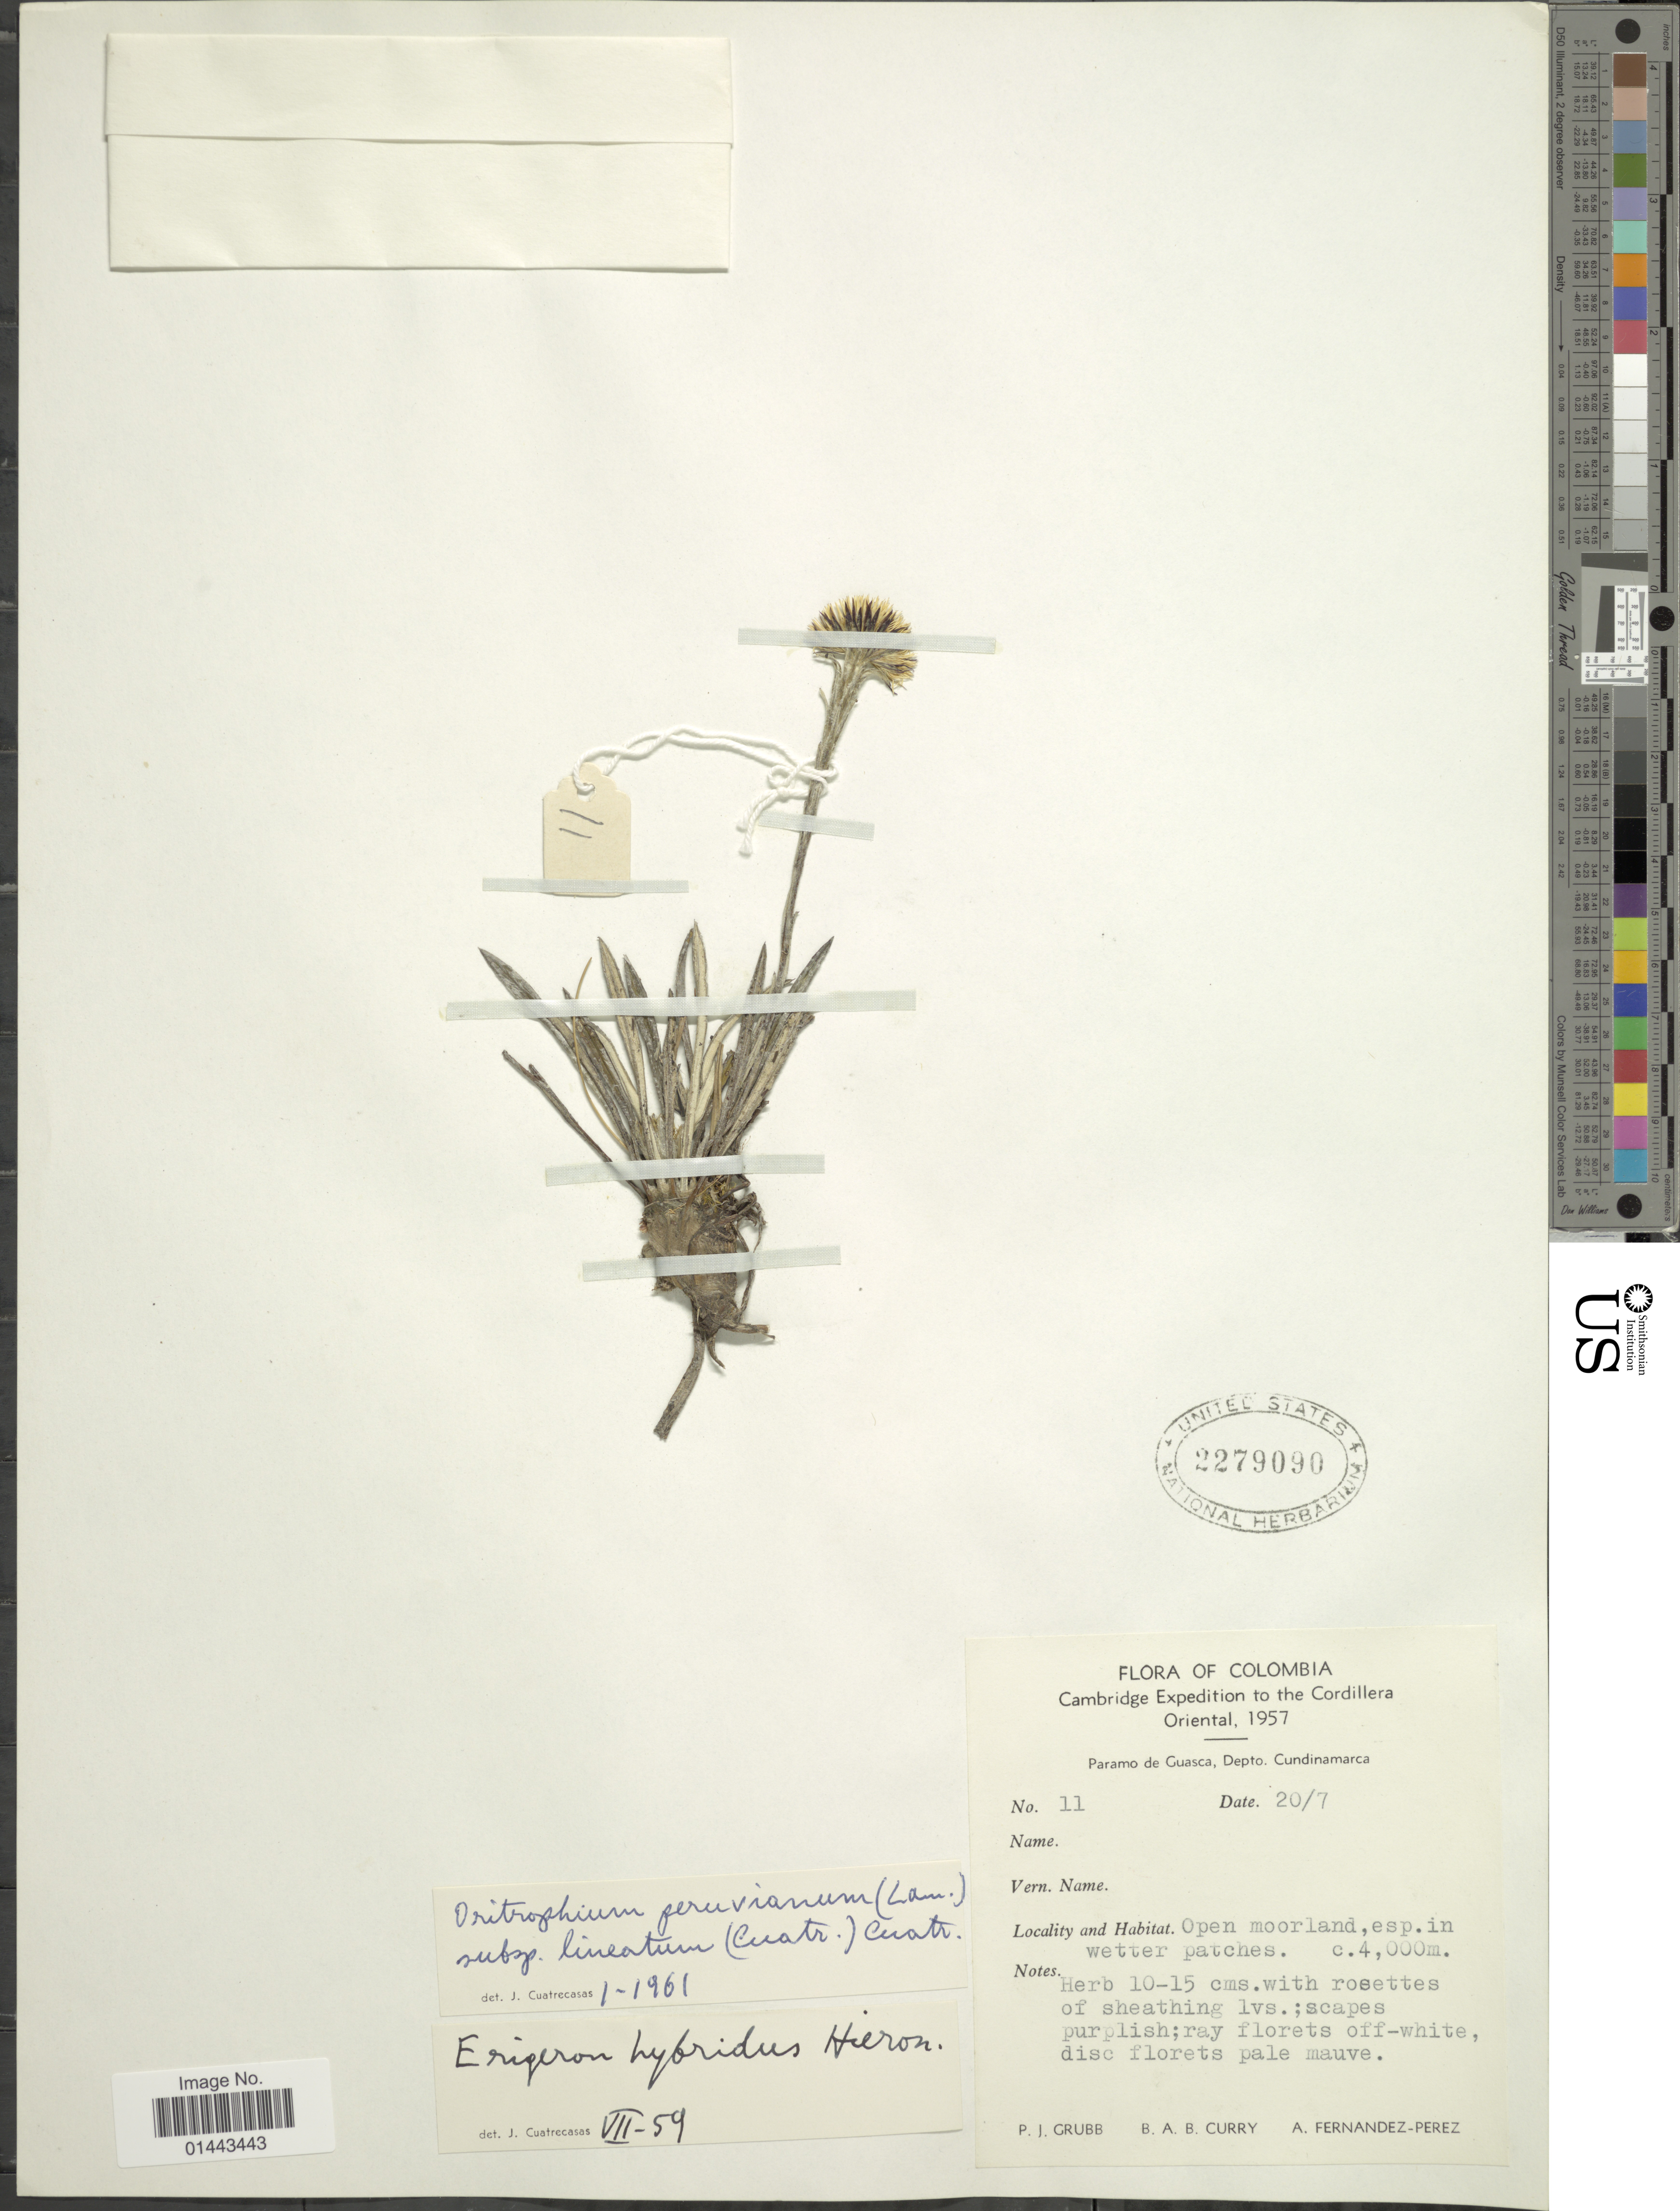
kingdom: Plantae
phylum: Tracheophyta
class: Magnoliopsida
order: Asterales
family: Asteraceae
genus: Oritrophium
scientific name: Oritrophium peruvianum subsp. lineatum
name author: (Cuatrec.) Cuatrec.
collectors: P. J. Grubb, B. A. B. Curry & A. Fernández-Pérez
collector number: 11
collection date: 1957-07-20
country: Colombia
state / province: Cundinamarca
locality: Cordillera Oriental, Paramo de Guasca, open moorland, esp. in wetter patches.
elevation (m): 4000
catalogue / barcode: US 2279090